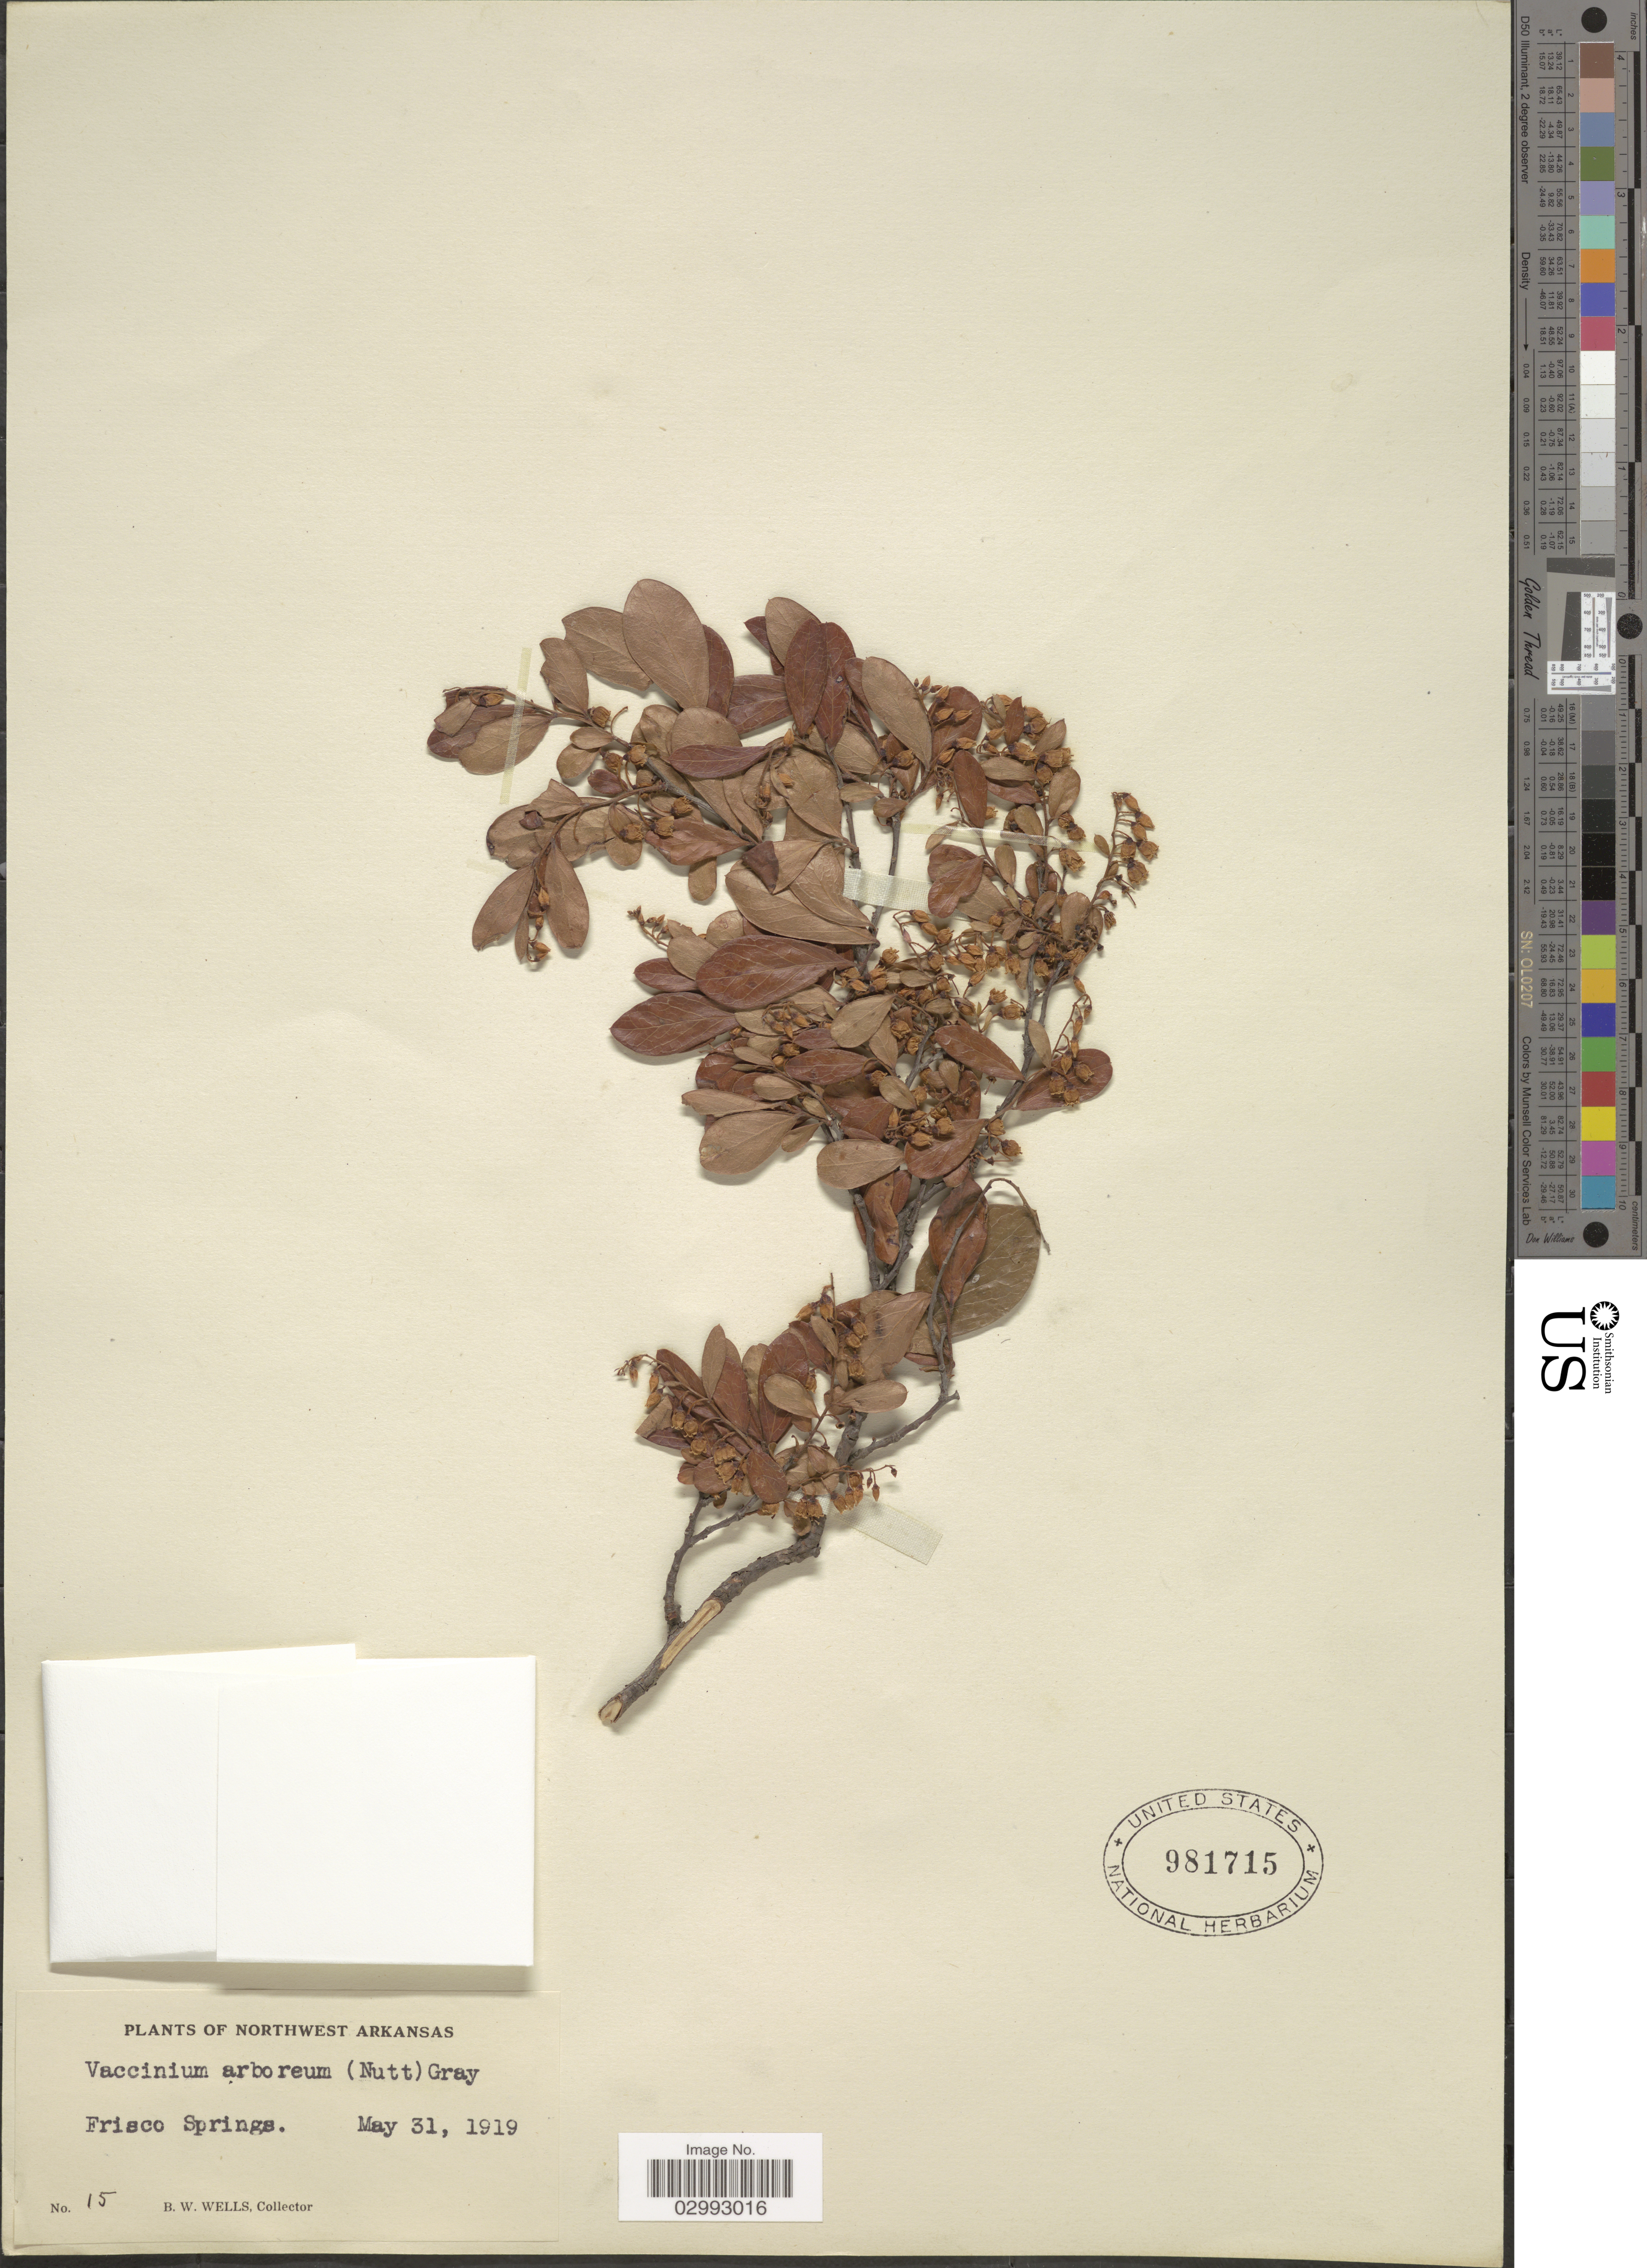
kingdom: Plantae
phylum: Tracheophyta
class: Magnoliopsida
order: Ericales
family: Ericaceae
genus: Batodendron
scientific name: Batodendron arboreum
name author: Nutt.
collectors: B. Wells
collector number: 15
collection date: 1919-05-31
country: United States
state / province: Arkansas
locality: Northwest Arkansas. Frisco Springs.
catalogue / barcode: US 981715